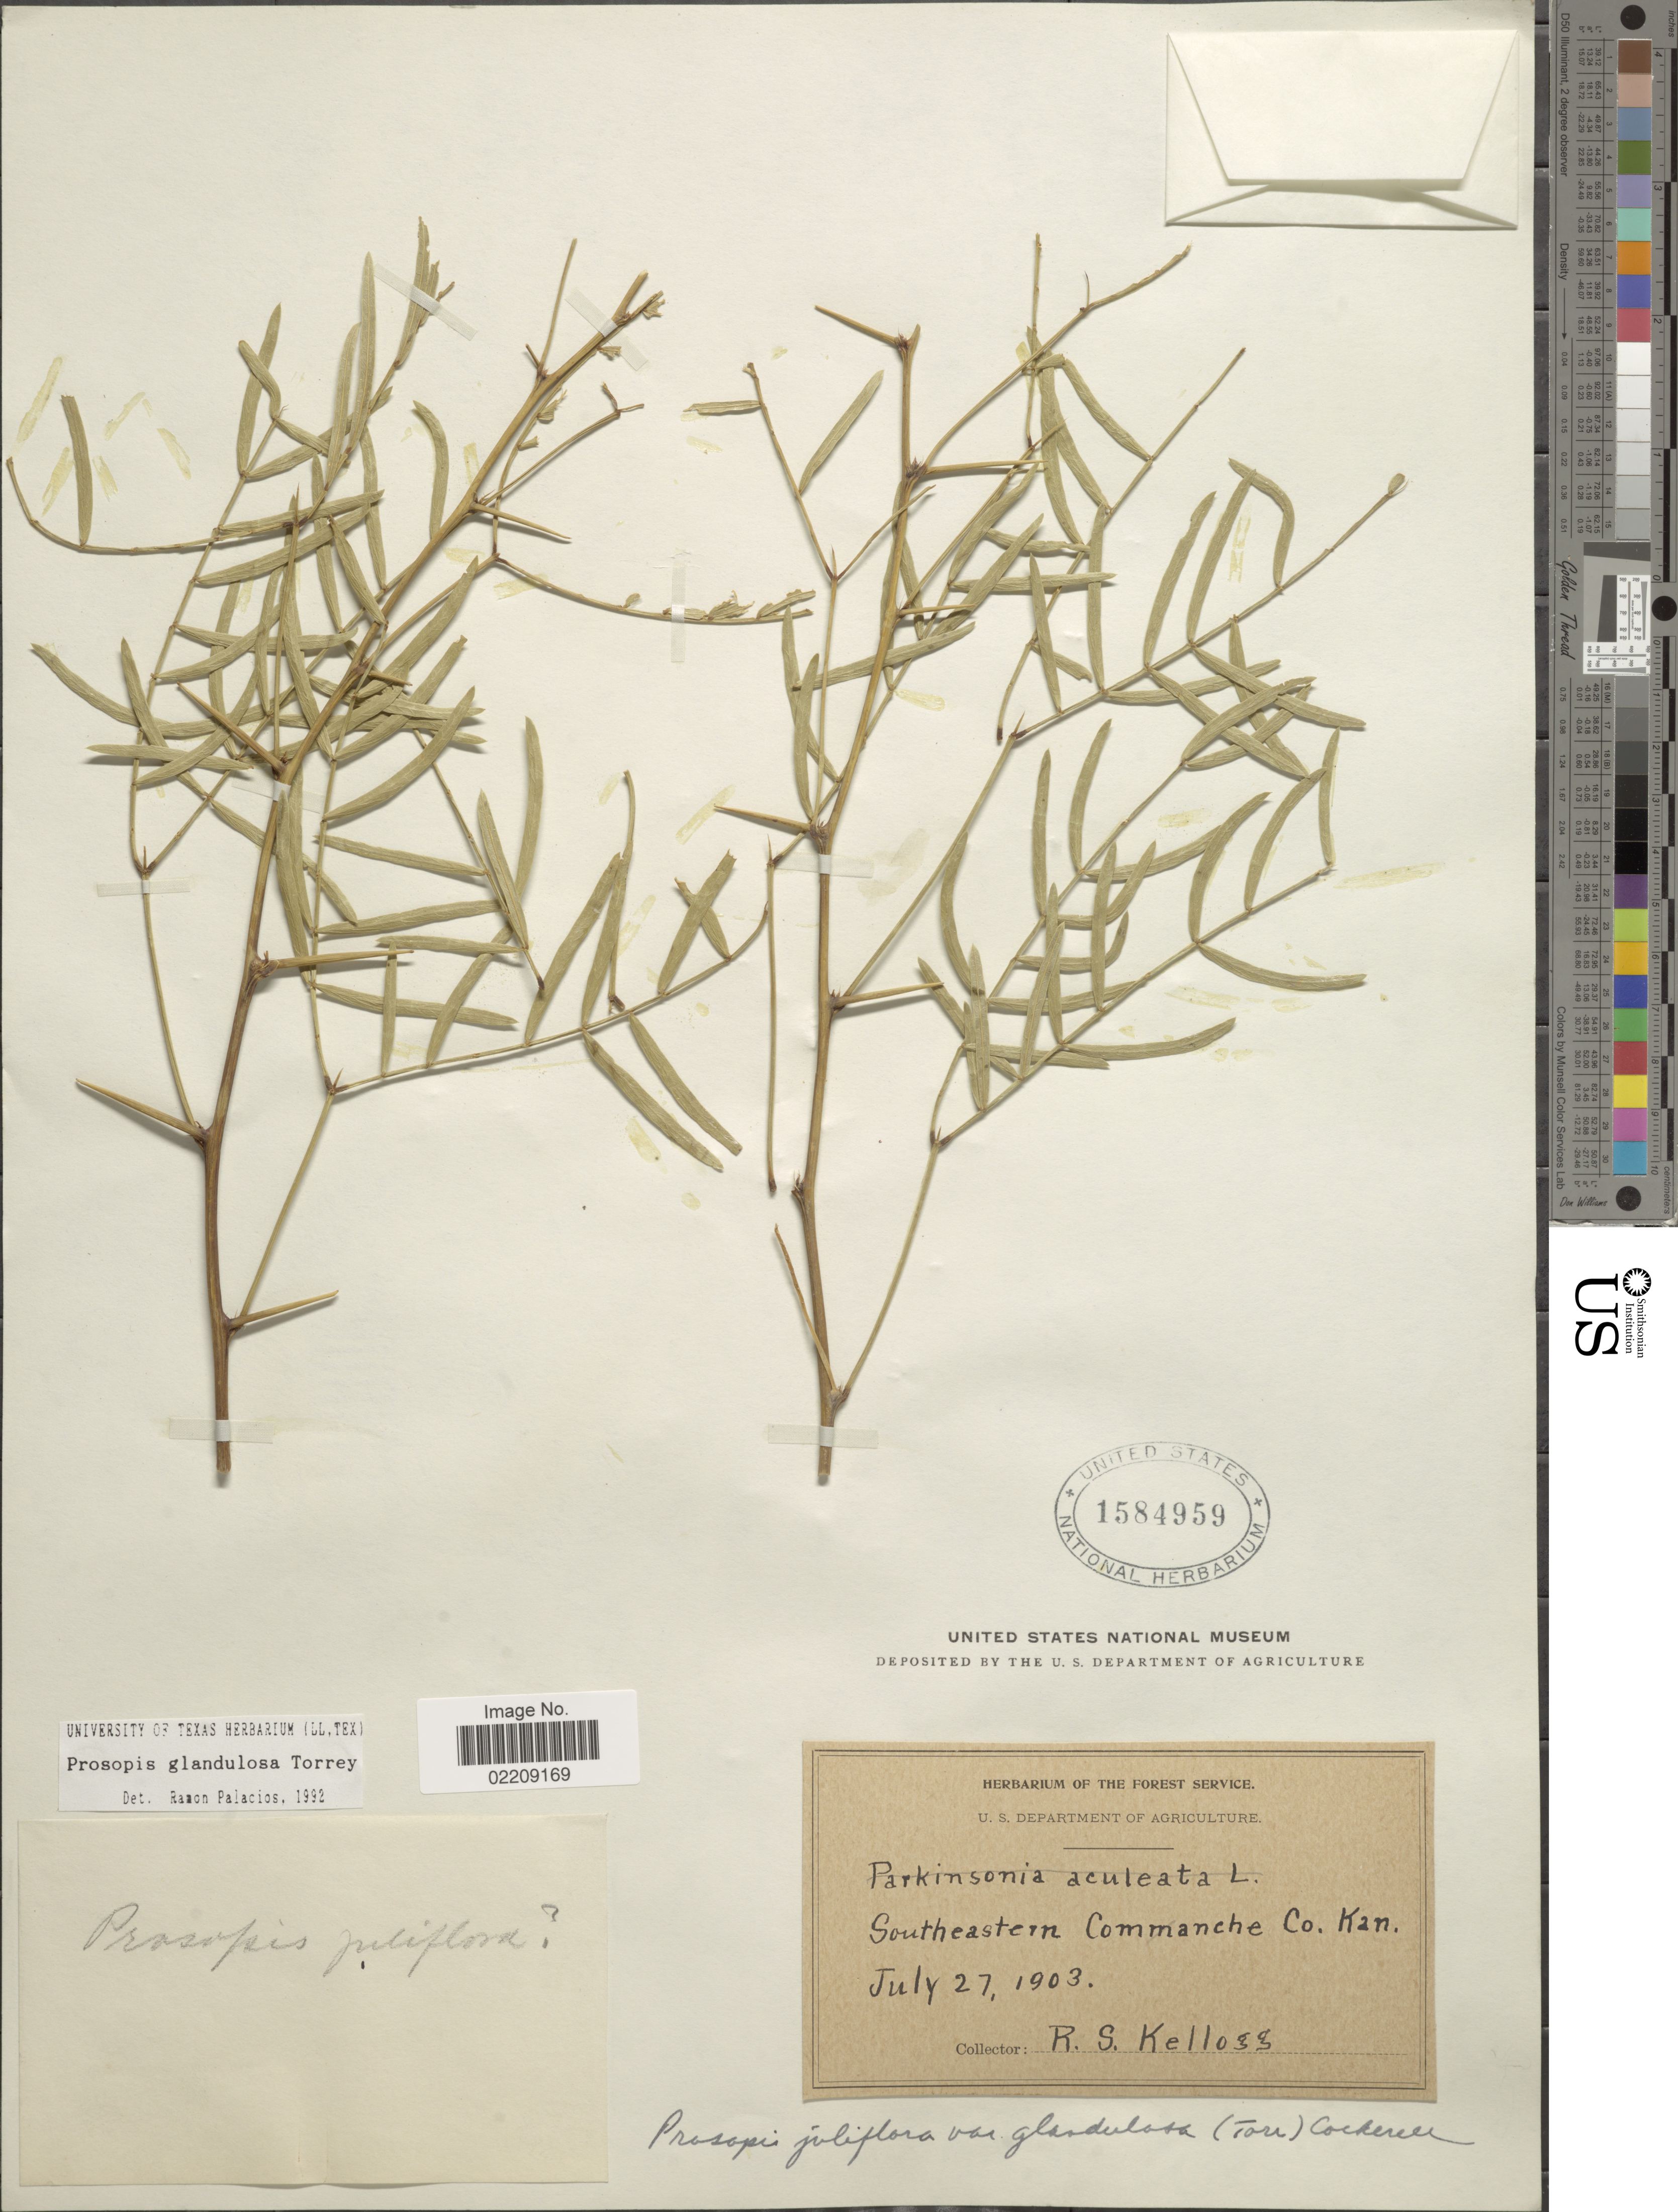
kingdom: Plantae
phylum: Tracheophyta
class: Magnoliopsida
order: Fabales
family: Fabaceae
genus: Neltuma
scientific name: Neltuma glandulosa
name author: (Torr.) Britton & Rose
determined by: Strong, Mark T., (BOT), Smithsonian Institution - National Museum of Natural History (UNITED STATES)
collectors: R. Kellogg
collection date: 1903-07-27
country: United States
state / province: Kansas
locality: Southeastern Commanche Co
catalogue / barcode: US 1584959